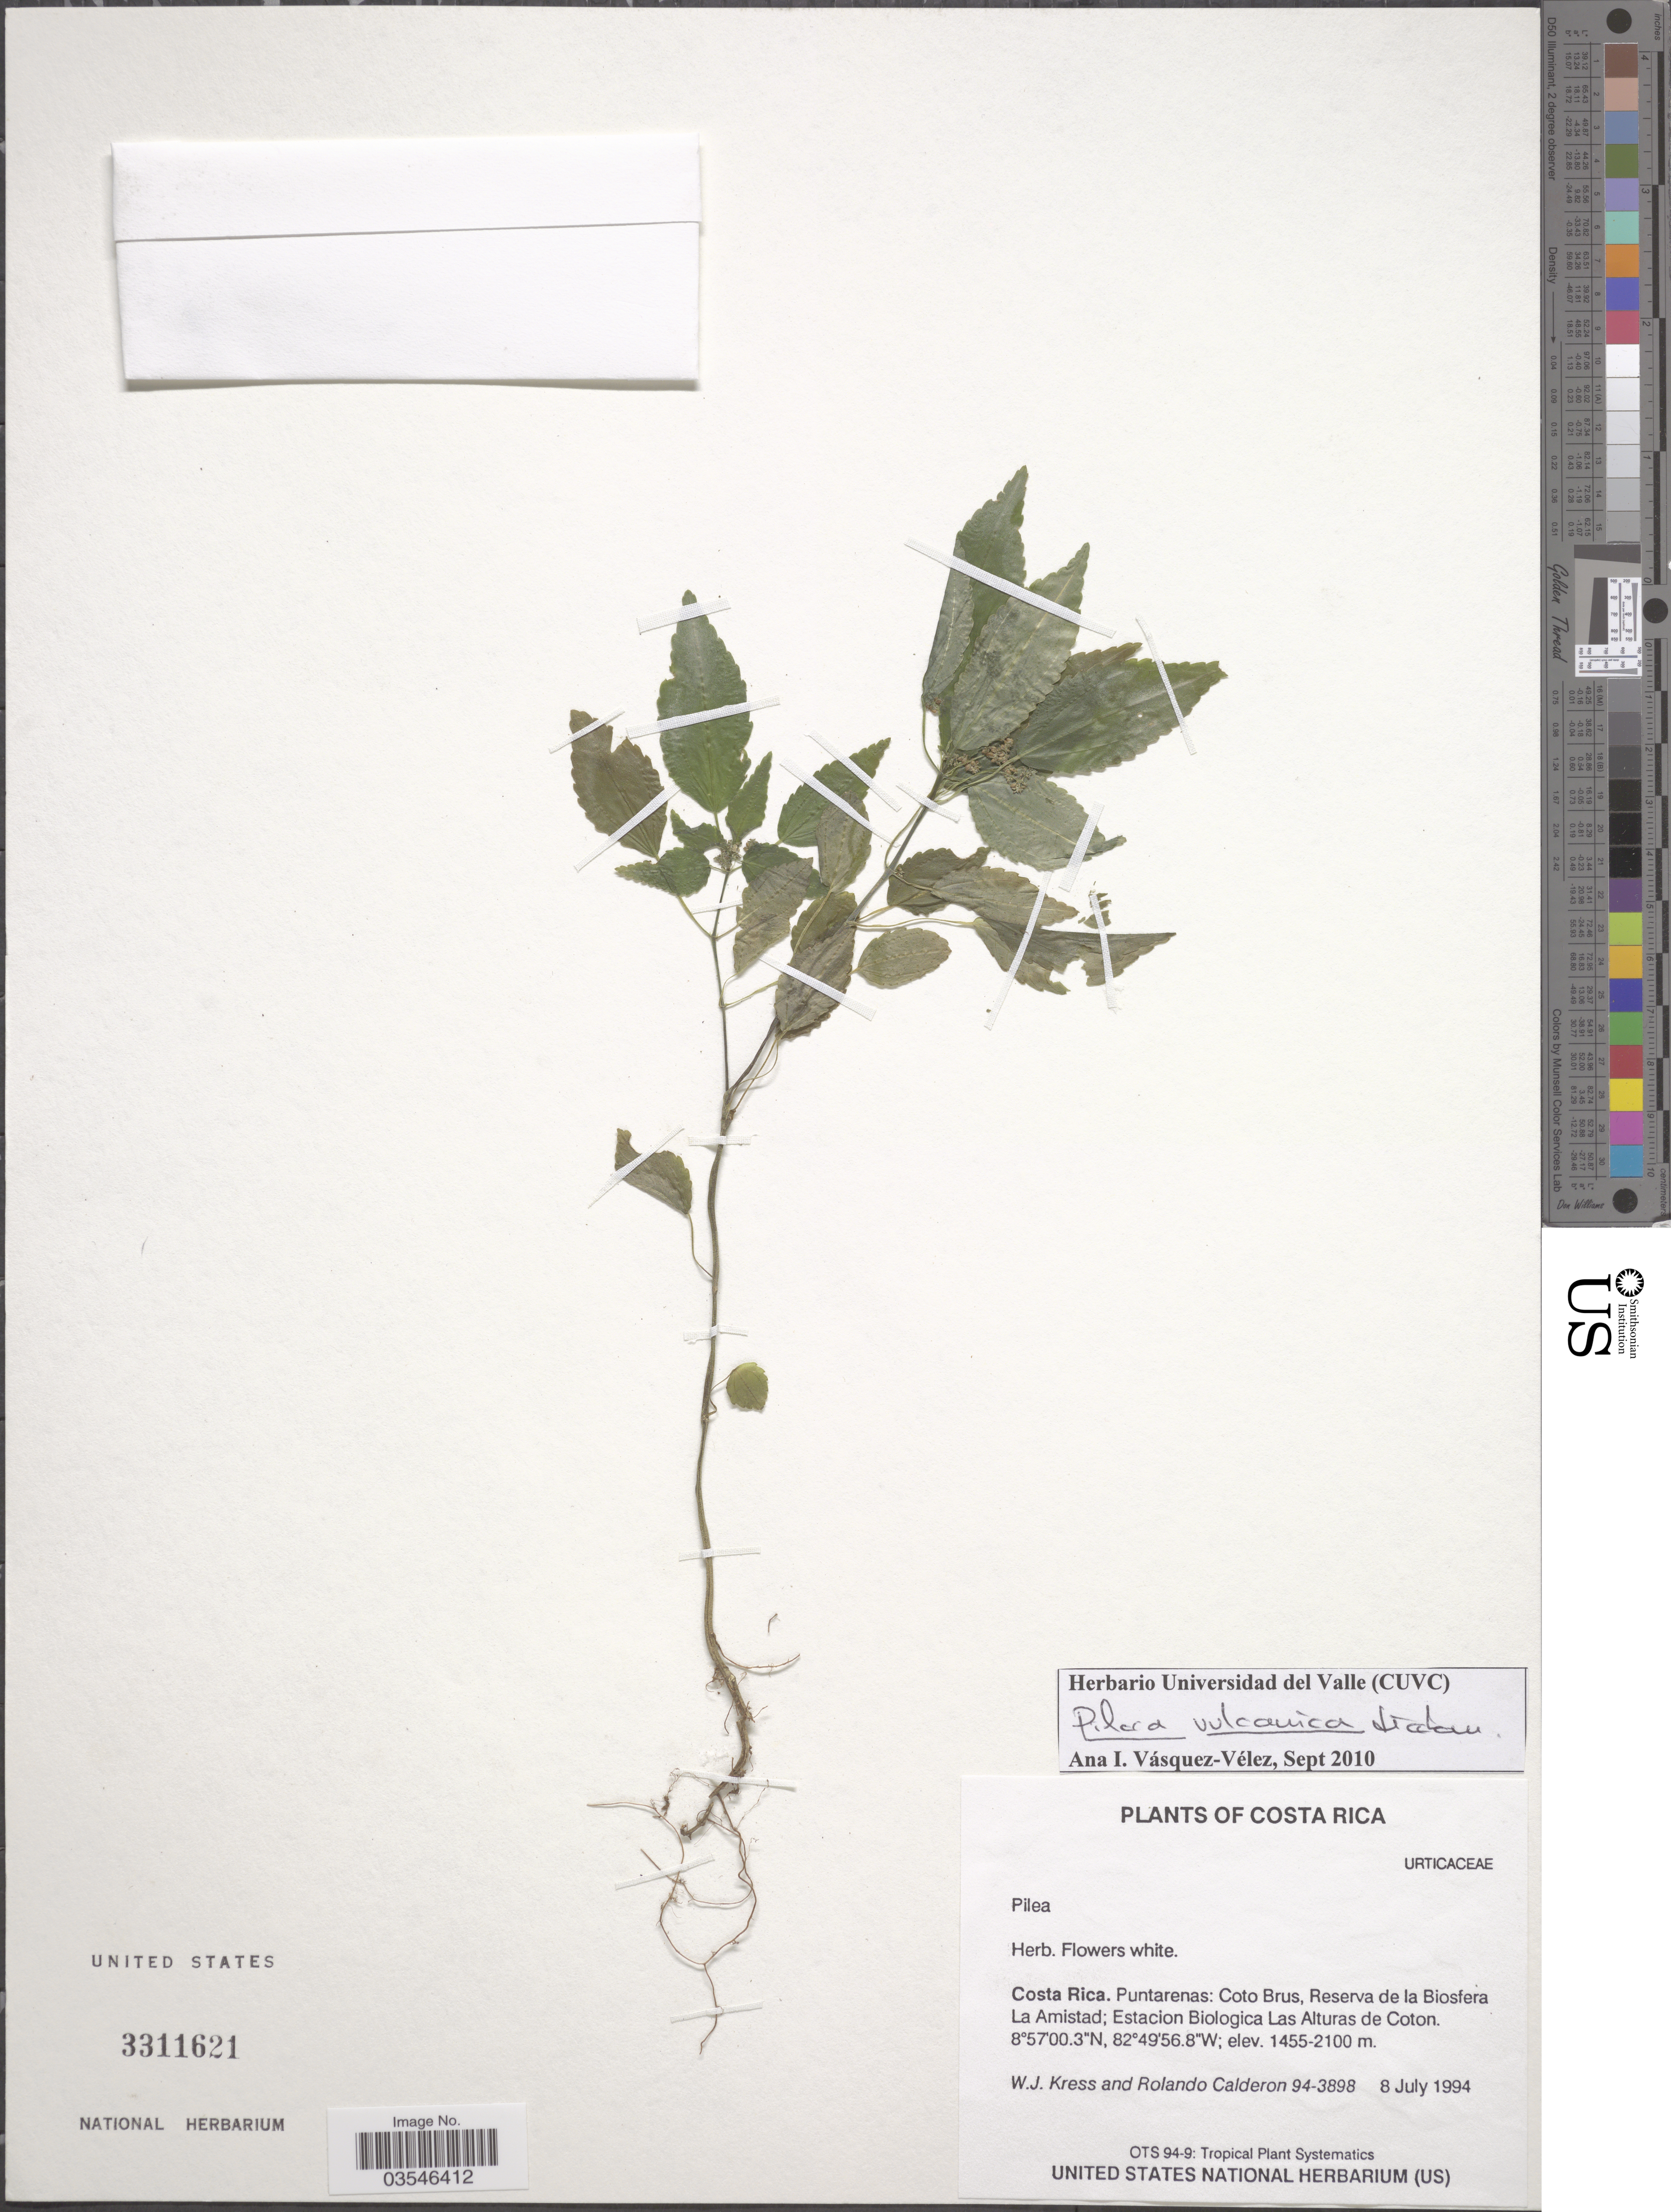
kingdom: Plantae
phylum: Tracheophyta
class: Magnoliopsida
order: Rosales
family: Urticaceae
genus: Pilea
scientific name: Pilea vulcanica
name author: Liebm.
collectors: W. J. Kress & R. Calderon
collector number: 94-3898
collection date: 1994-07-08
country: Costa Rica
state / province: Puntarenas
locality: Coto Brus. Reserva de la Biosfera de la Amistad; Estacion Biologica Las Alturas de Coton.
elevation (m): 1455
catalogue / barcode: US 3311621